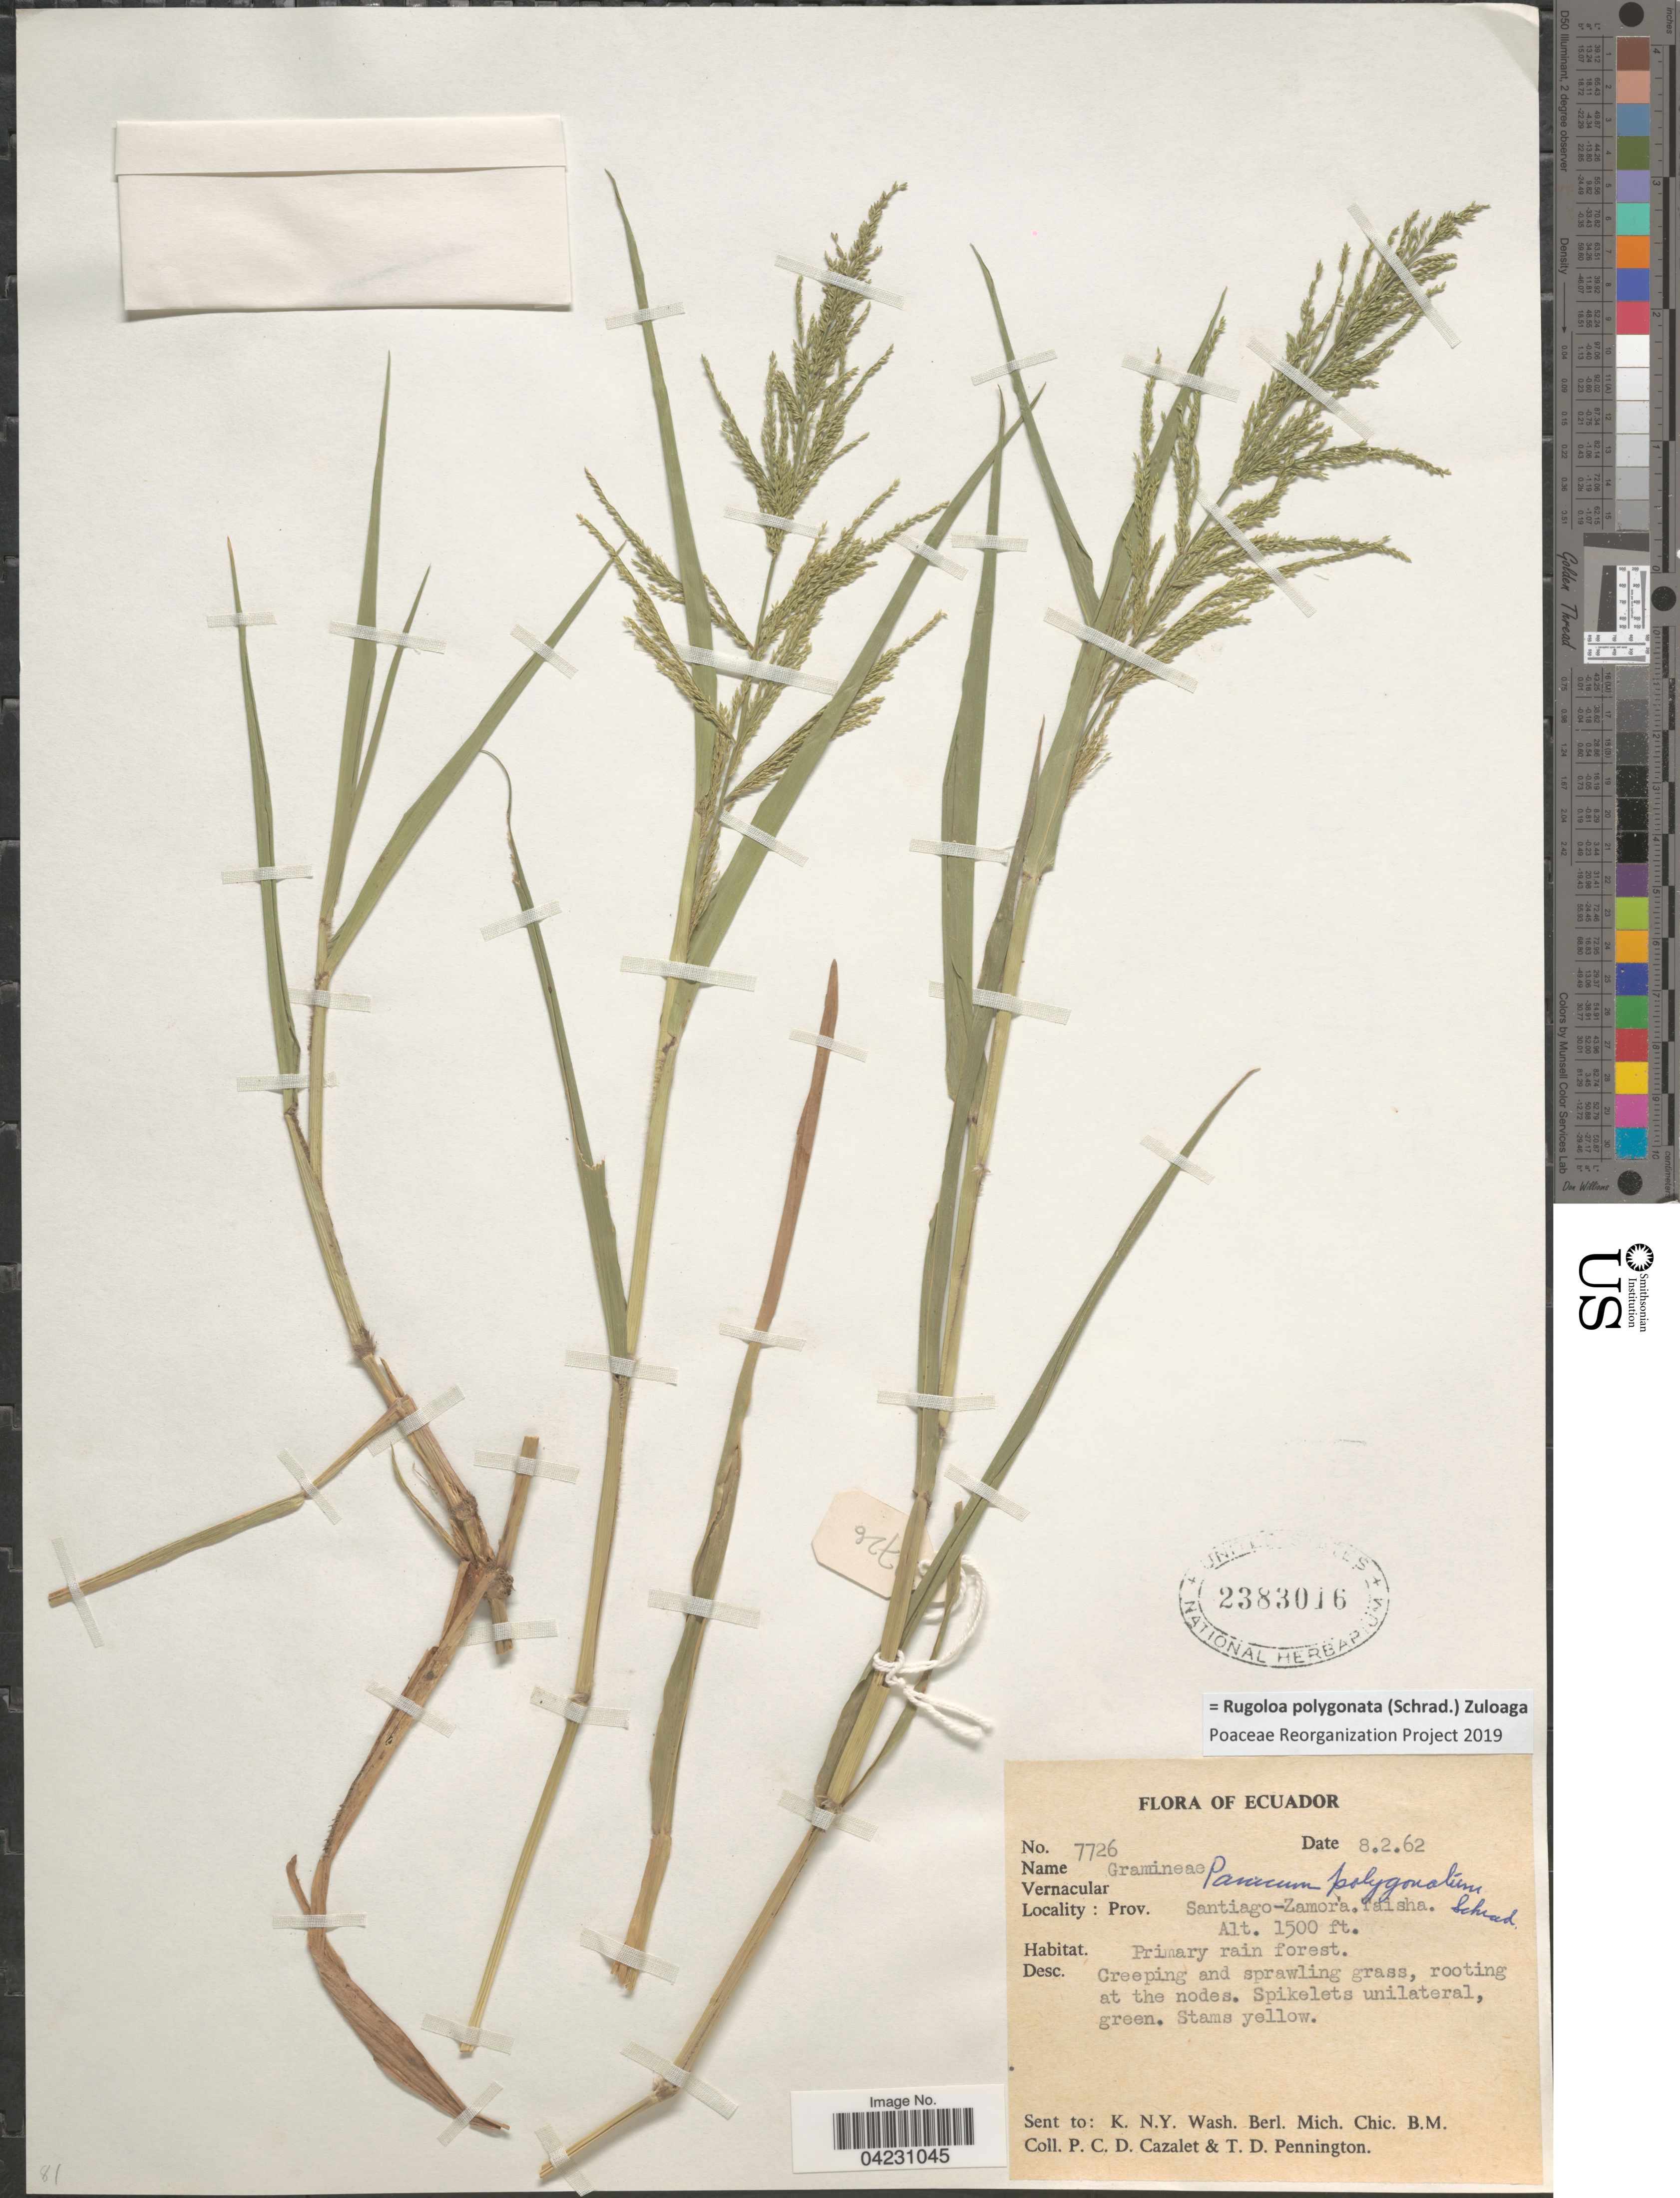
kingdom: Plantae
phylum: Tracheophyta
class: Liliopsida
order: Poales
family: Poaceae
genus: Rugoloa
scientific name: Rugoloa polygonata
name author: (Schrad.) Zuloaga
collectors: P. C. D. Cazalet & T. D. Pennington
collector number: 7726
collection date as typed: Transcribed d/m/y: 8/2/62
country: Ecuador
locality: Prov. Santiago-Zamora. Taisha.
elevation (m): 457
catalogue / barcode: US 2383016